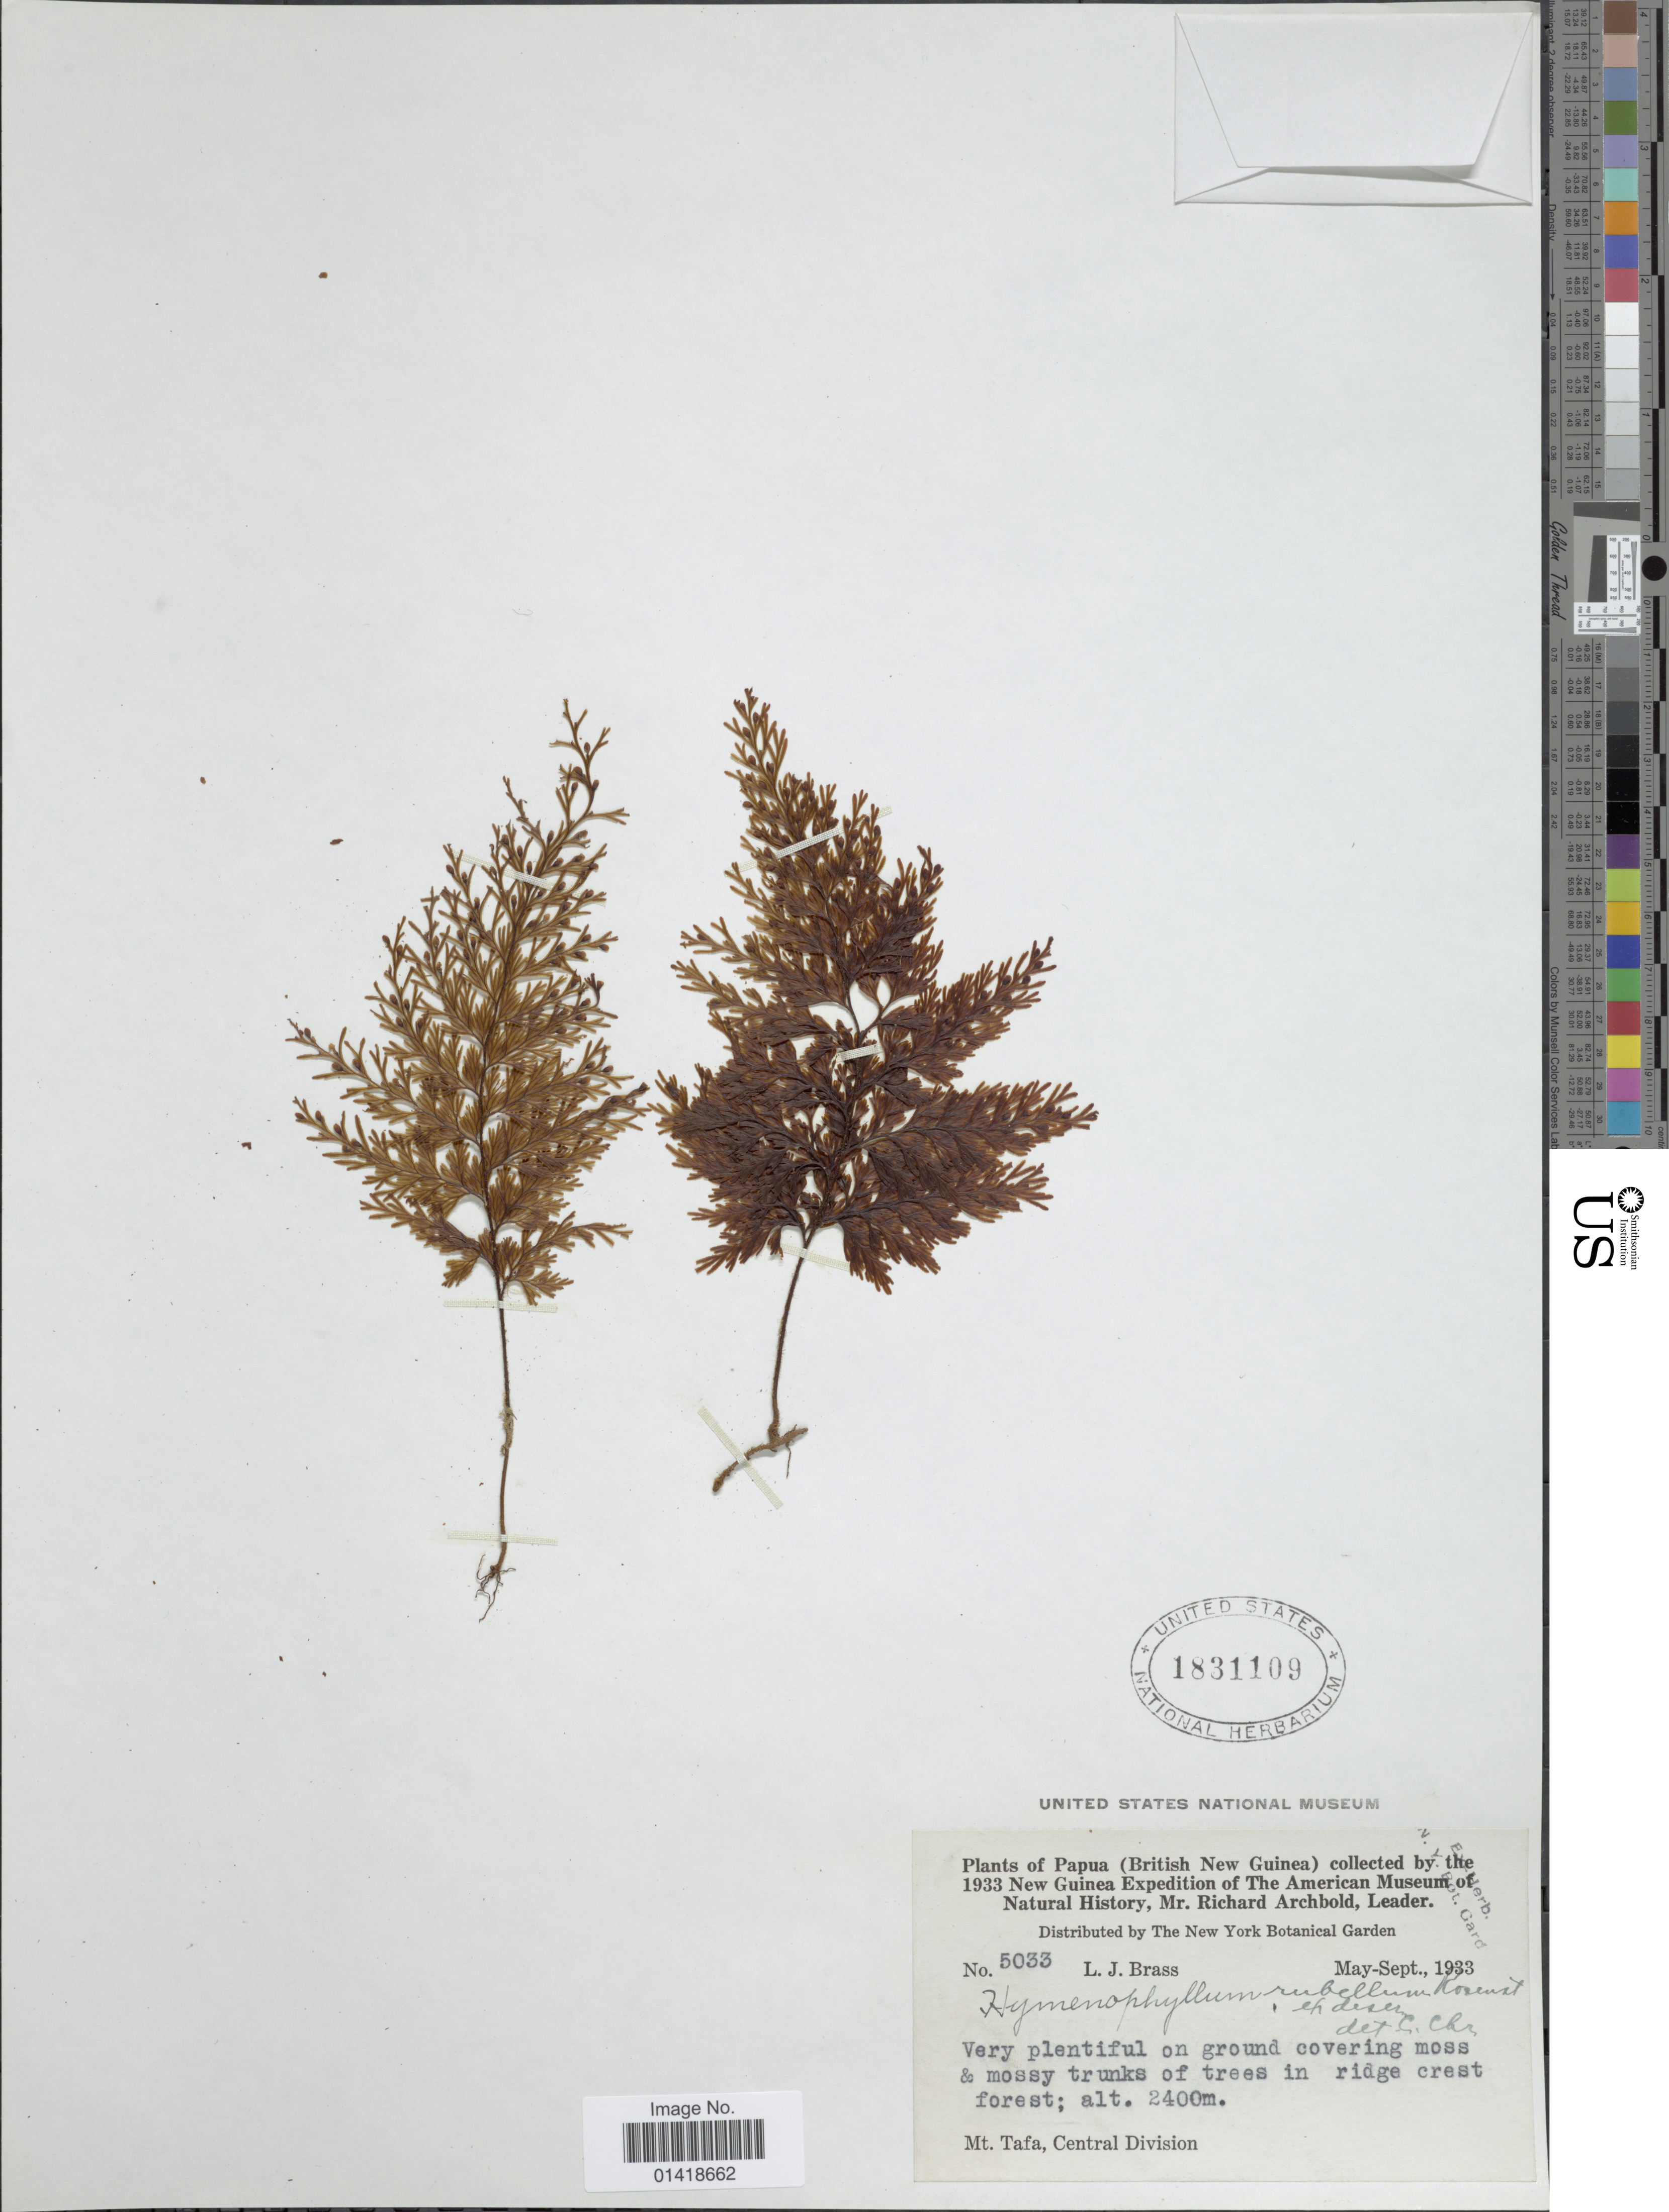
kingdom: Plantae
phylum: Tracheophyta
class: Polypodiopsida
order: Hymenophyllales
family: Hymenophyllaceae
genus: Hymenophyllum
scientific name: Hymenophyllum rubellum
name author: Rosenst.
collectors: L. J. Brass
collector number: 5033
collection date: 1933-05/1933-09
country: Indonesia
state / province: Papua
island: New Guinea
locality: British New Guinea. Mt. Tafa. Central Division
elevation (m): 2400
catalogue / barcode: US 183110